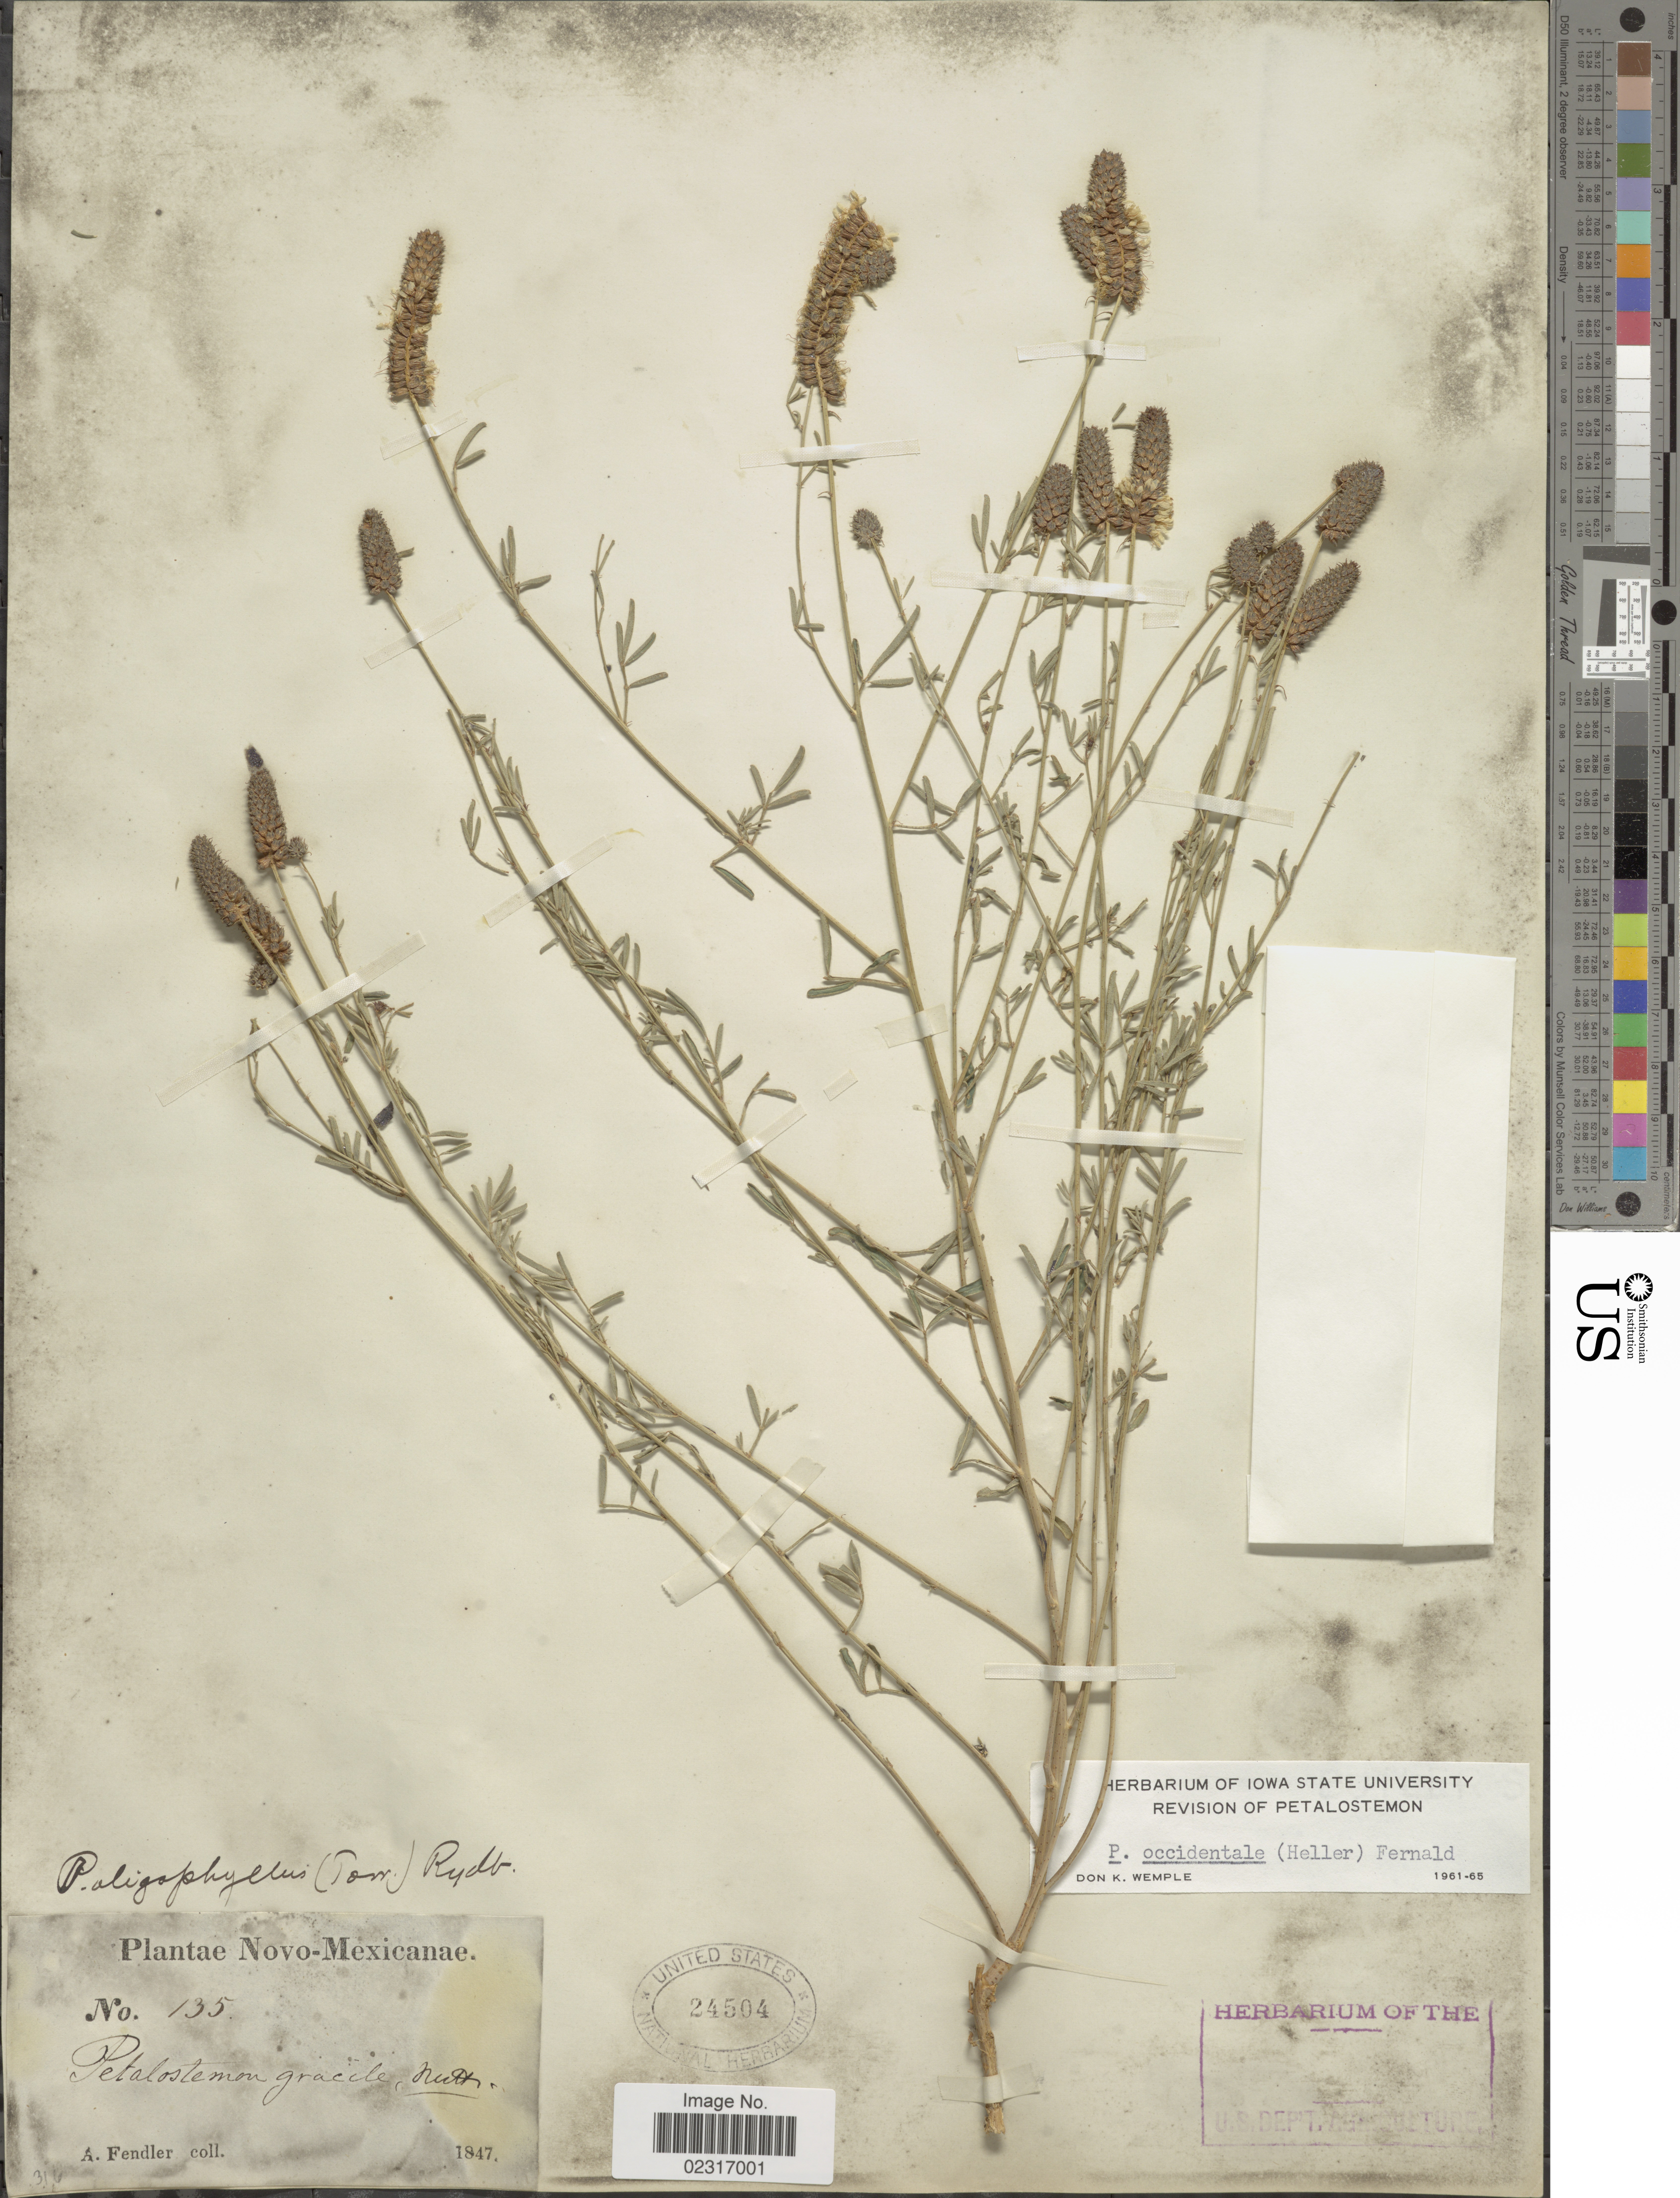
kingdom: Plantae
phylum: Tracheophyta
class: Magnoliopsida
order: Fabales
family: Fabaceae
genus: Dalea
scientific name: Dalea candida var. oligophylla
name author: (Torr) Shinners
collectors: A. Fendler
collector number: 135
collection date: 1847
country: United States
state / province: New Mexico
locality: Novo-Mexicanae.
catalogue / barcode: US 24504